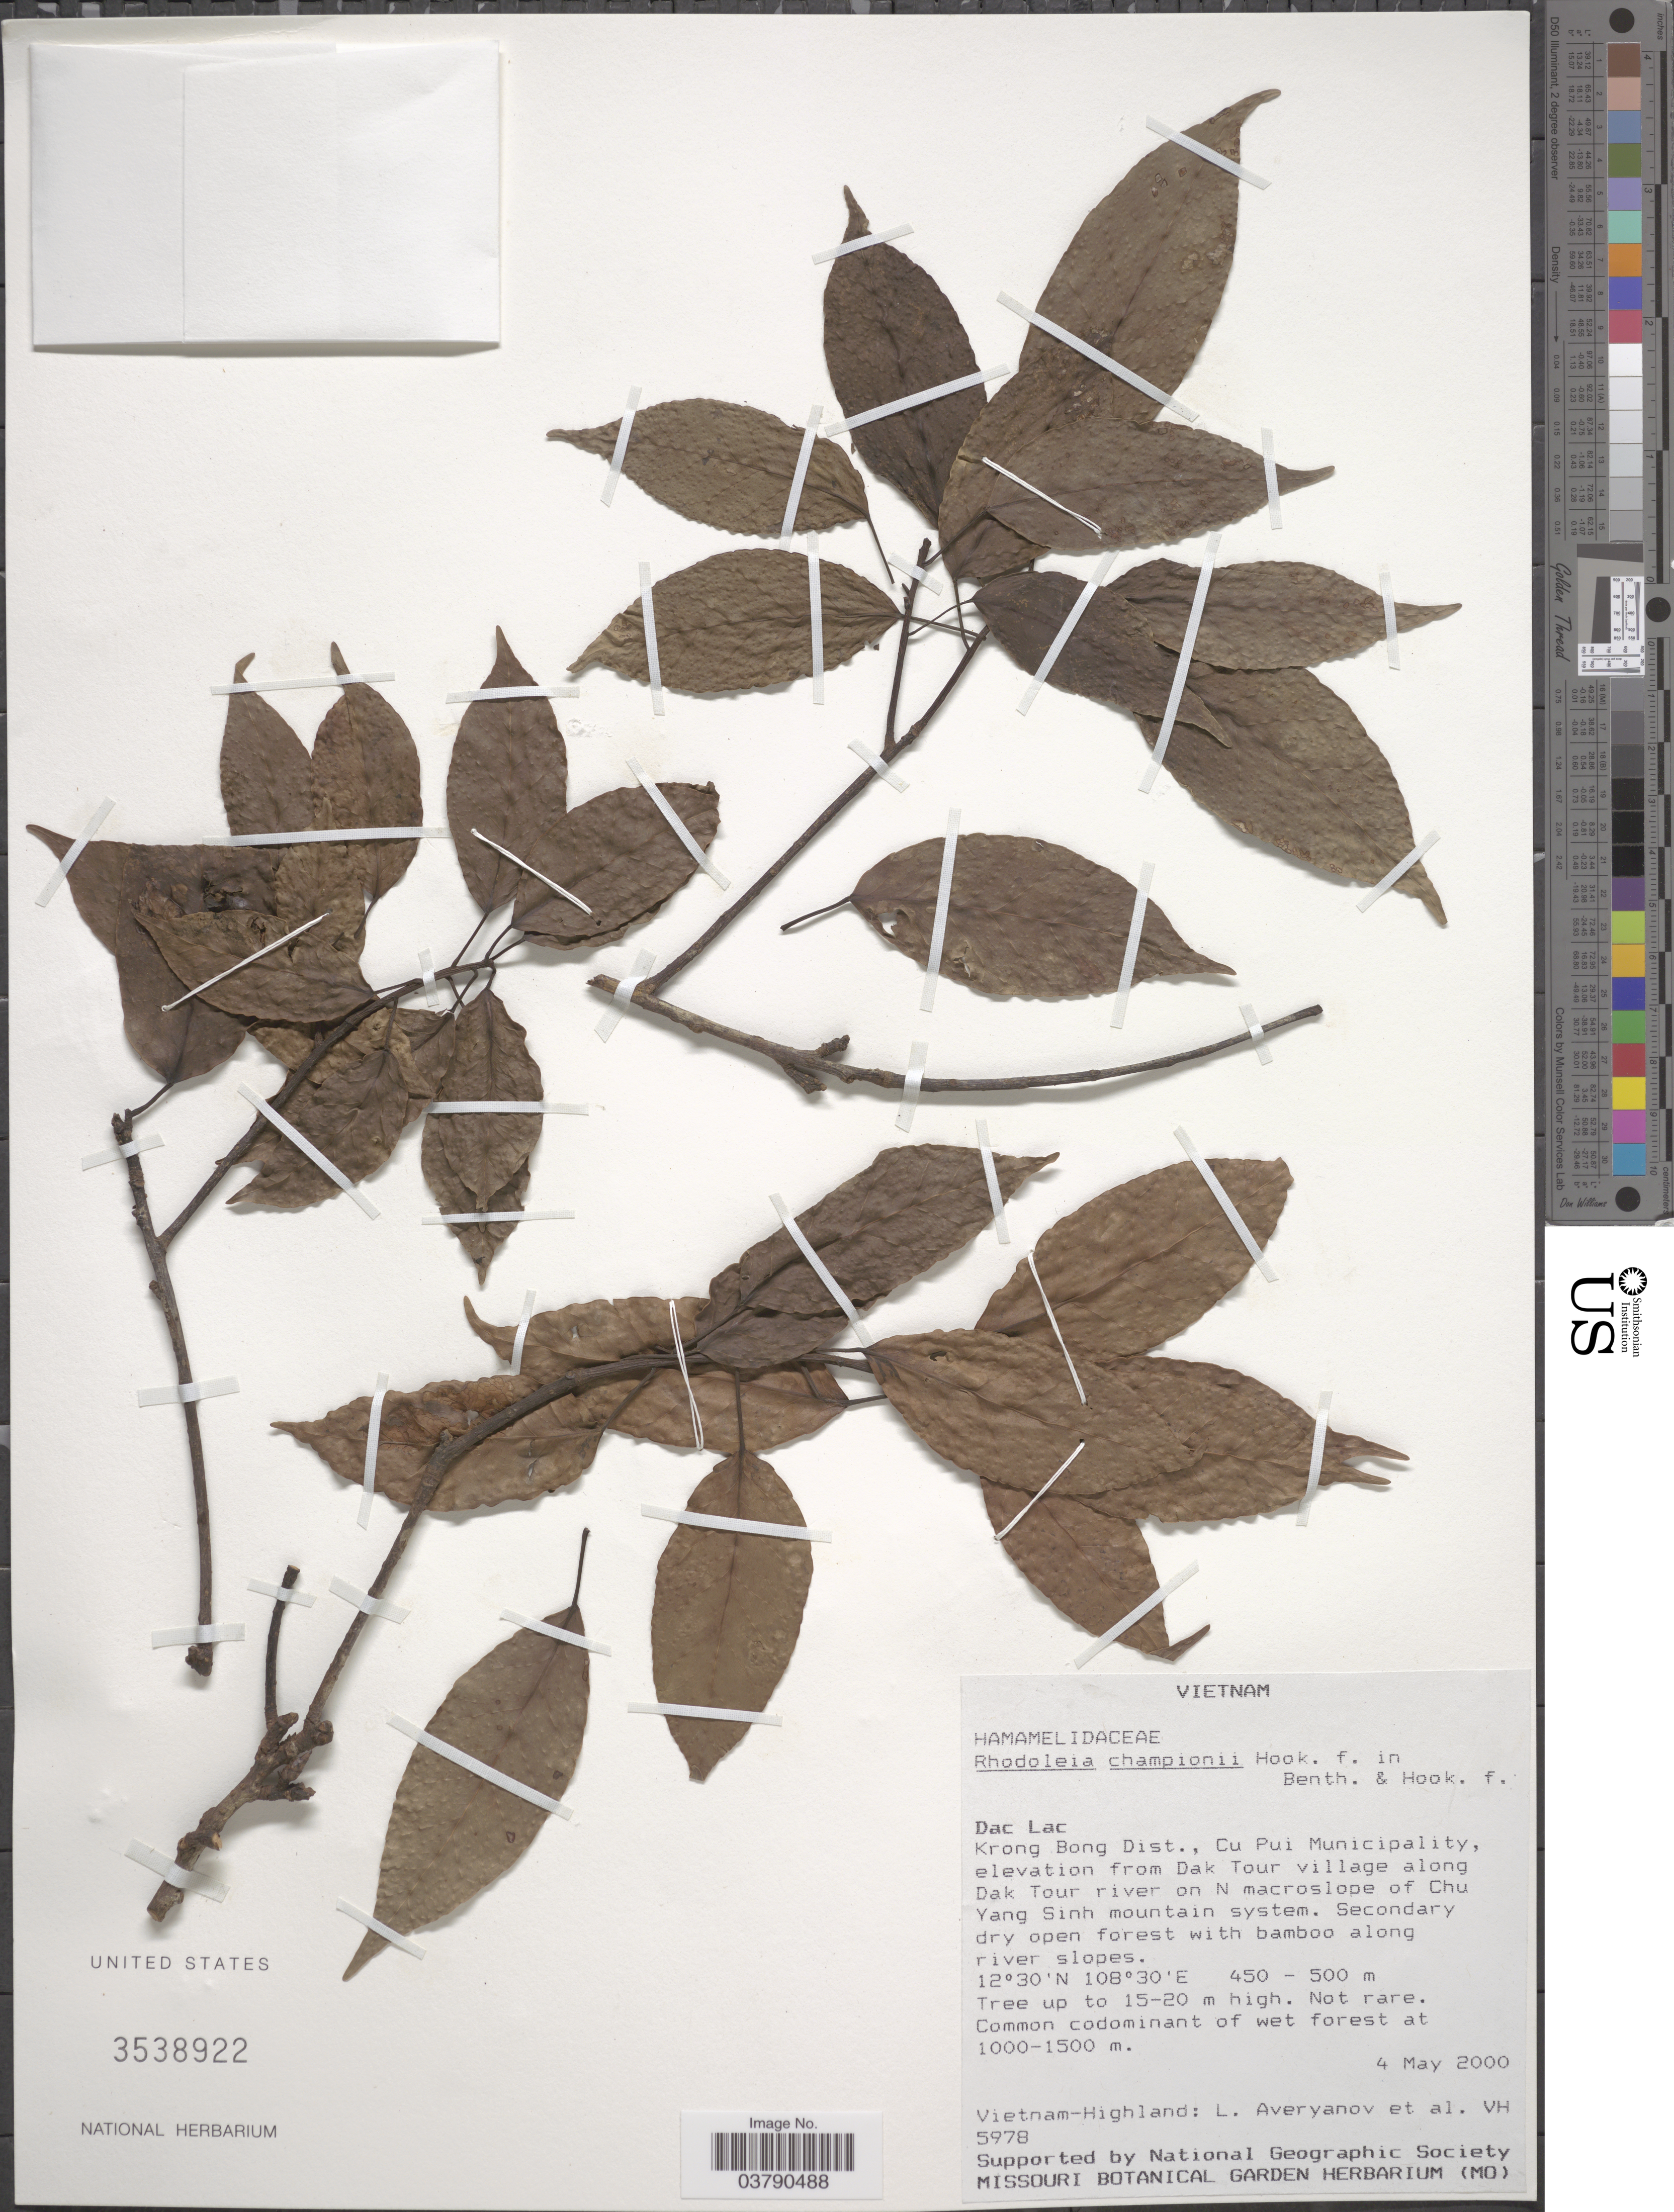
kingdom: Plantae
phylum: Tracheophyta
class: Magnoliopsida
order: Saxifragales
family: Hamamelidaceae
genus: Rhodoleia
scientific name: Rhodoleia championii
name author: Hook. f.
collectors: L. Averyanov & et al.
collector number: VH 5978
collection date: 2000-05-04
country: Vietnam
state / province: Dak Lak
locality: Dac Lac. Krong Bong Dist., Cu Pui Municipality, elevation from Dak Tour village along Dak Tour river on N macroslope of Chu Yang Sinh mountain system.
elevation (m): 450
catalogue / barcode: US 3538922